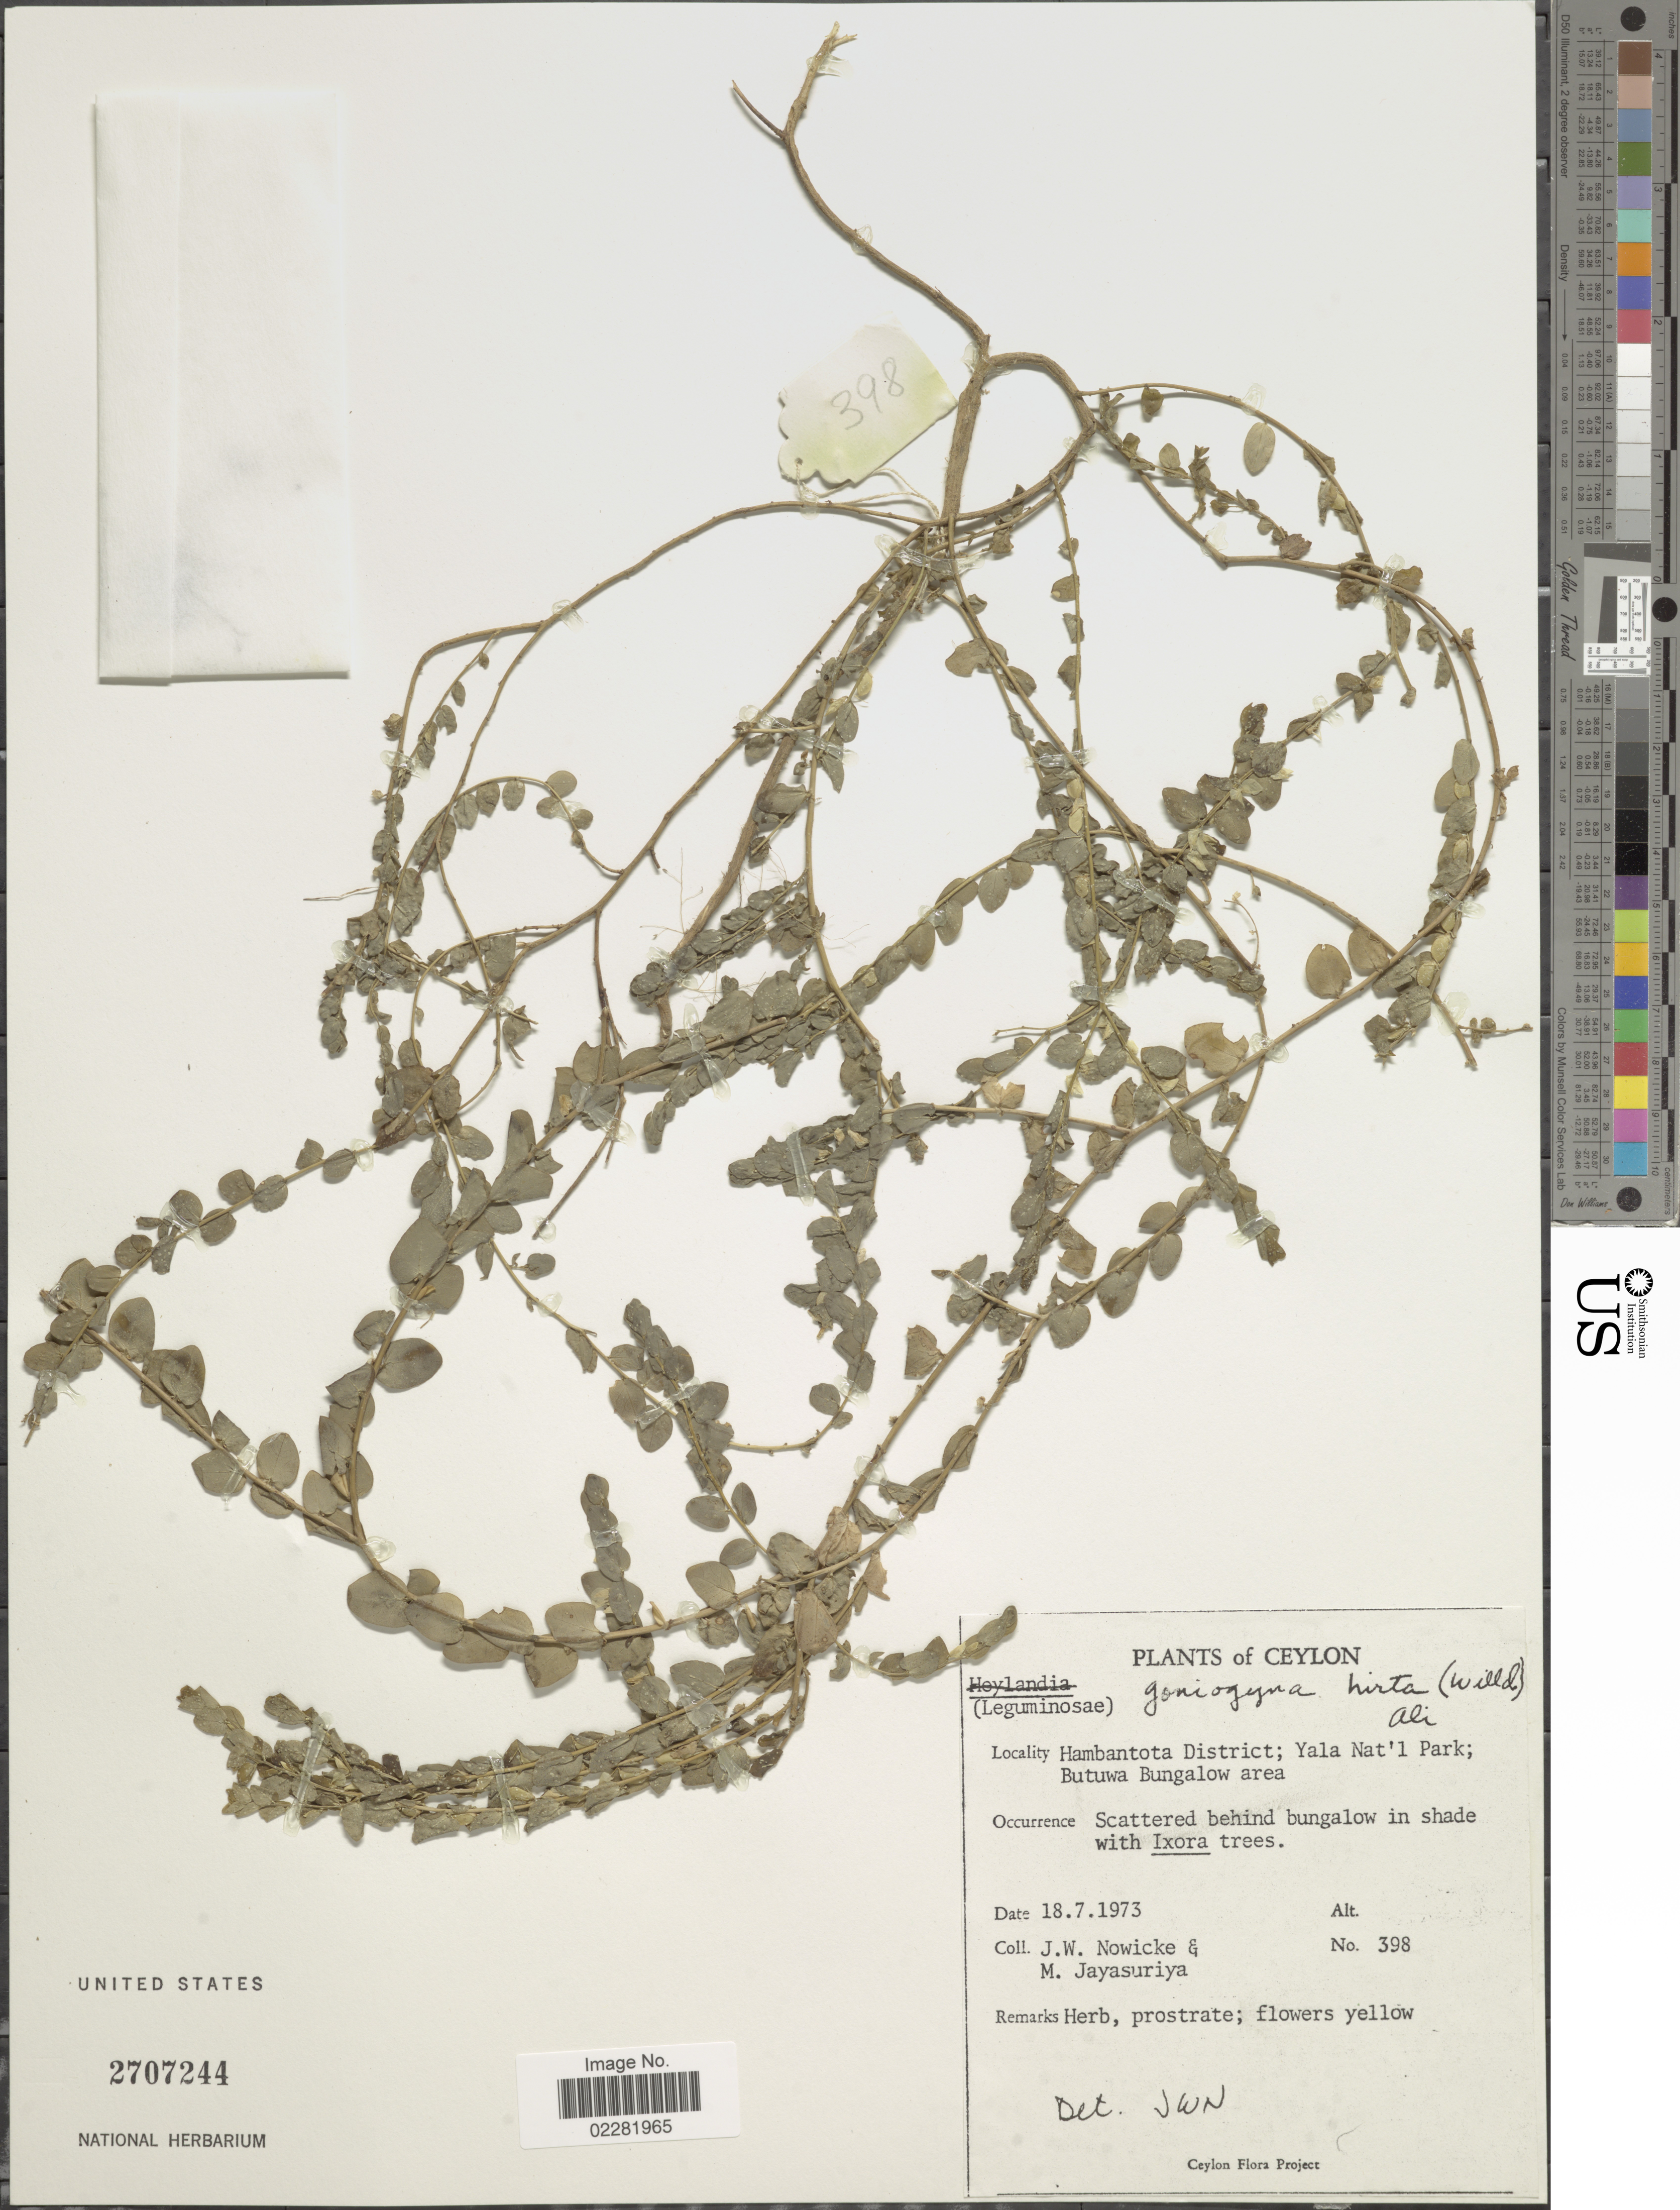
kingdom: Plantae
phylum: Tracheophyta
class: Magnoliopsida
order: Fabales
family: Fabaceae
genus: Crotalaria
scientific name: Crotalaria hebecarpa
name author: (DC.) Rudd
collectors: J. W. Nowicke & M. Jayasuriya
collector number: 398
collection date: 1973-07-18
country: Sri Lanka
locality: Ceylon. Hambantota District; Yala Nat'l Park; Butuwa Bungalow area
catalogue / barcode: US 2707244